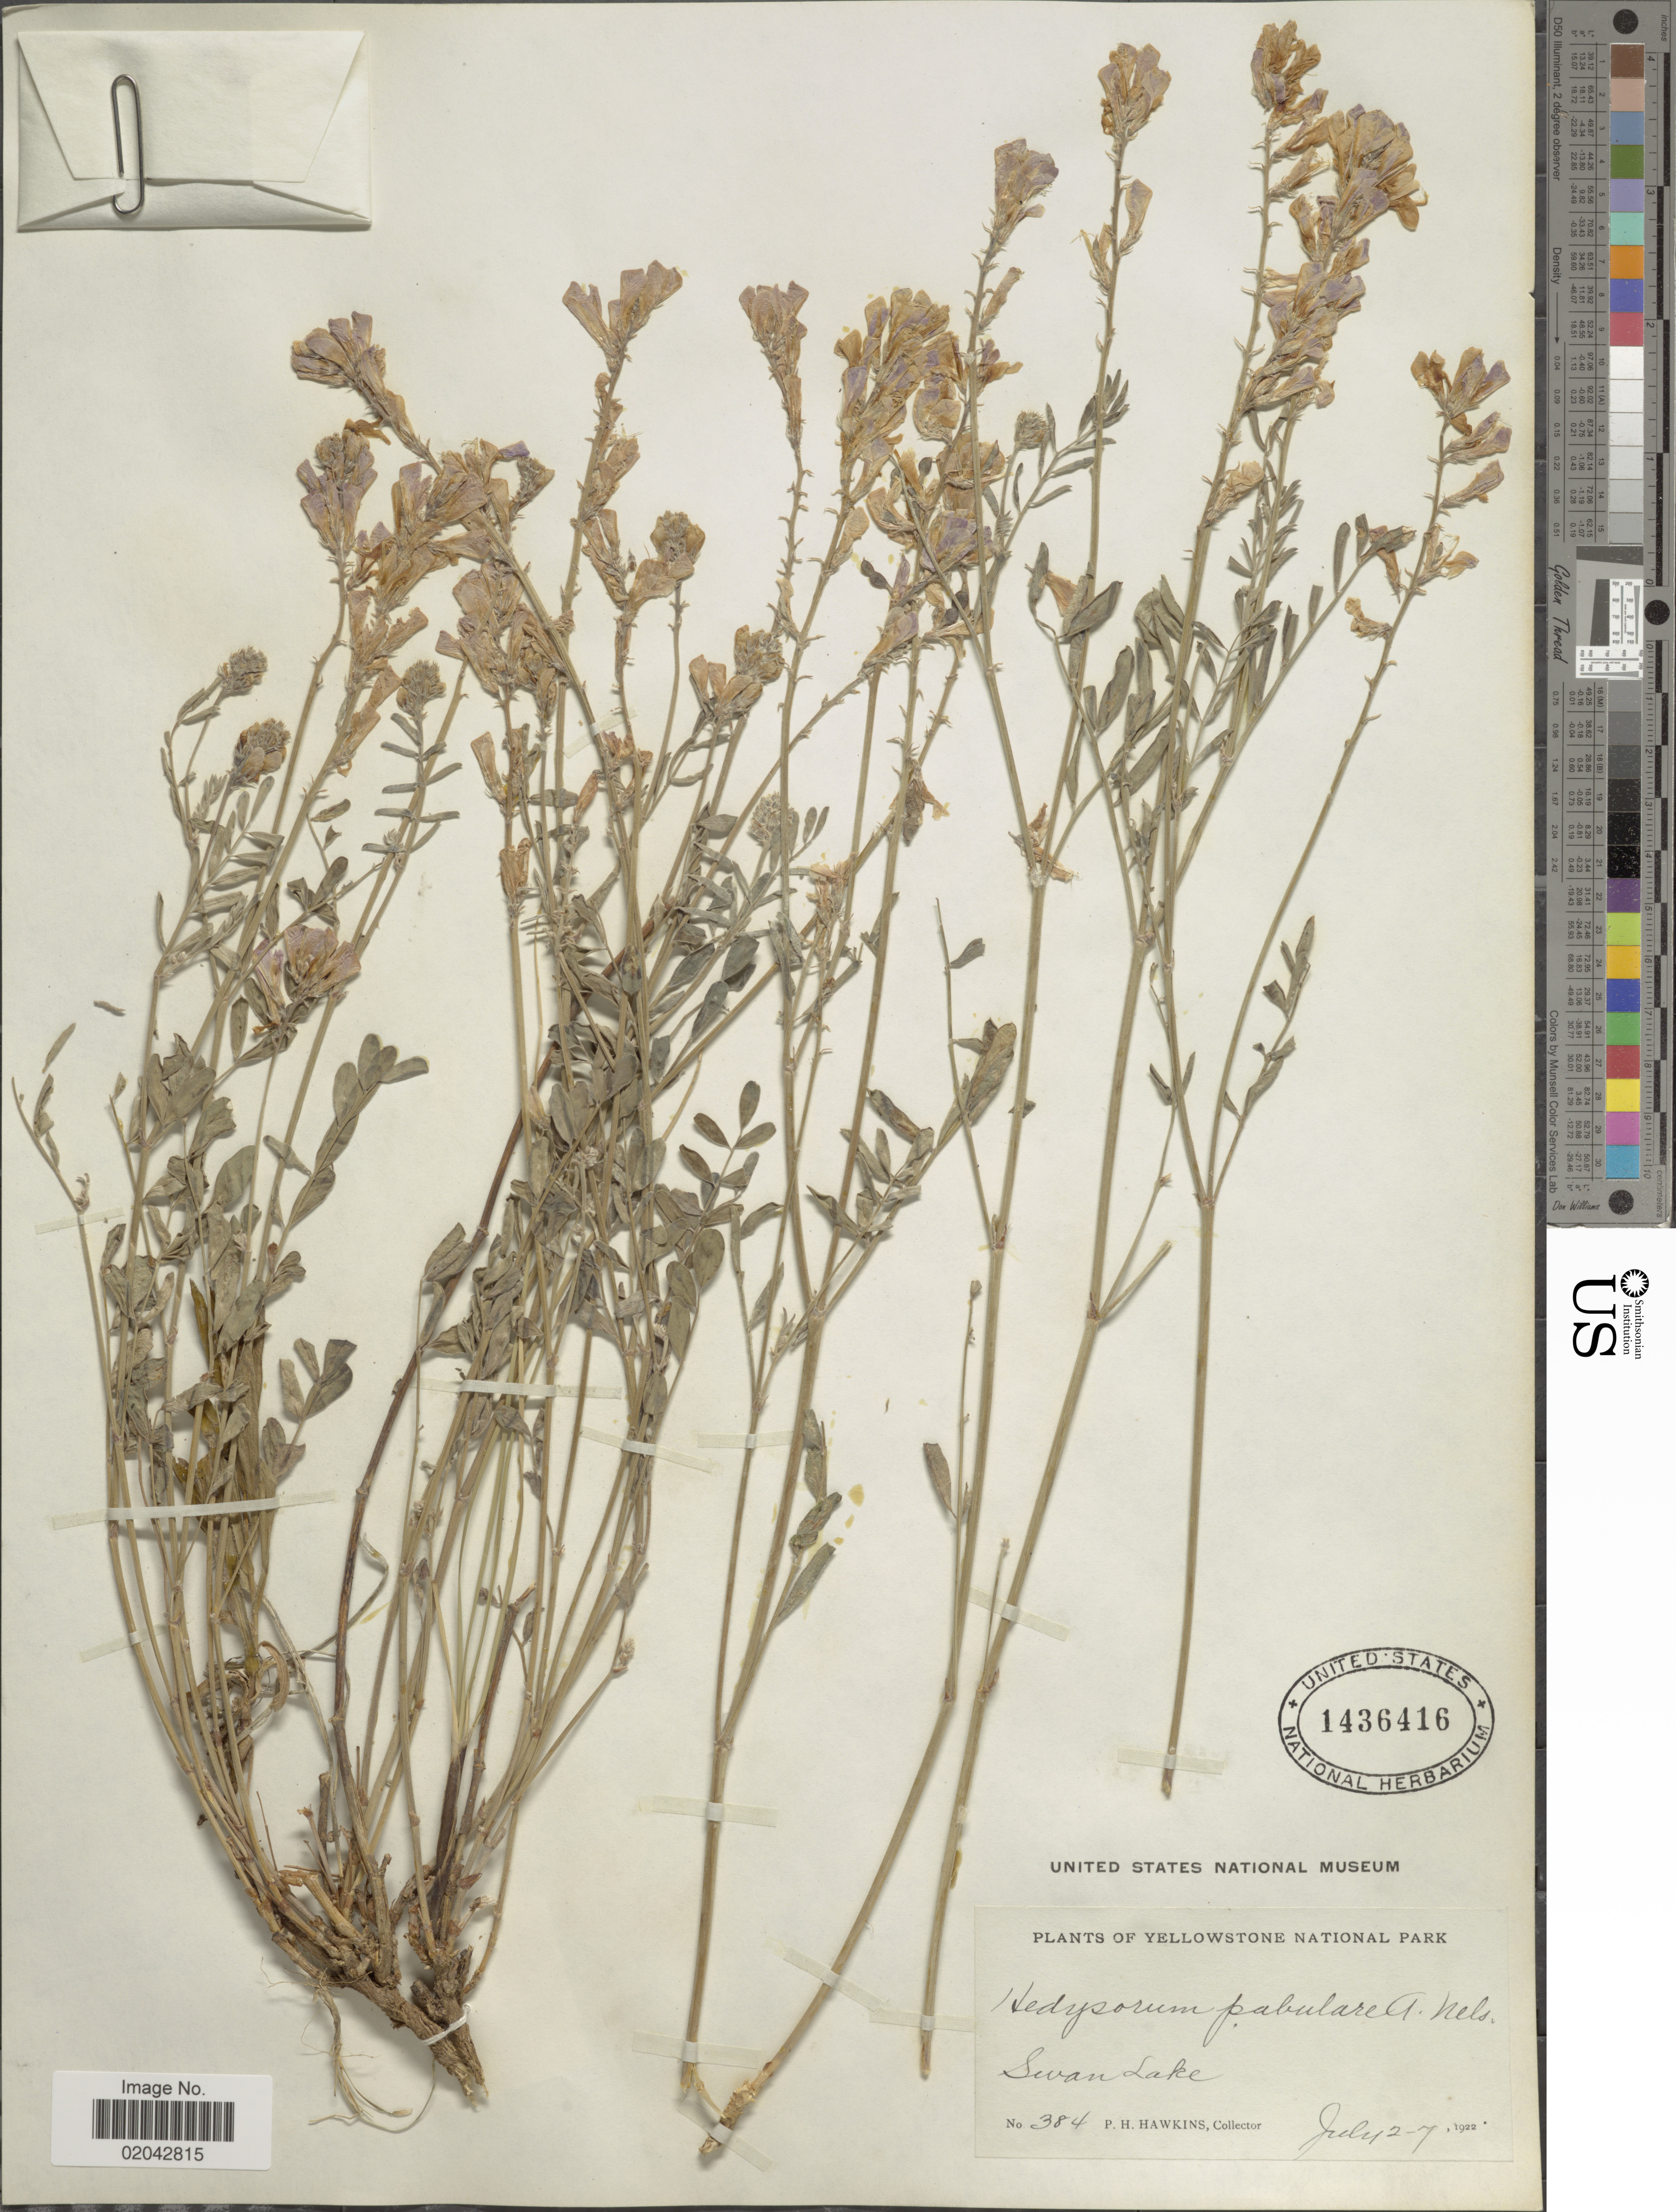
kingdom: Plantae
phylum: Tracheophyta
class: Magnoliopsida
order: Fabales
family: Fabaceae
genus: Hedysarum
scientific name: Hedysarum pabulare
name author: A. Nelson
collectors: P. Hawkins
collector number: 384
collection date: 1922-07-02/1922-07-07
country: United States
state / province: Wyoming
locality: Yellowstone Park, Swan Lake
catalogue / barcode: US 1436416